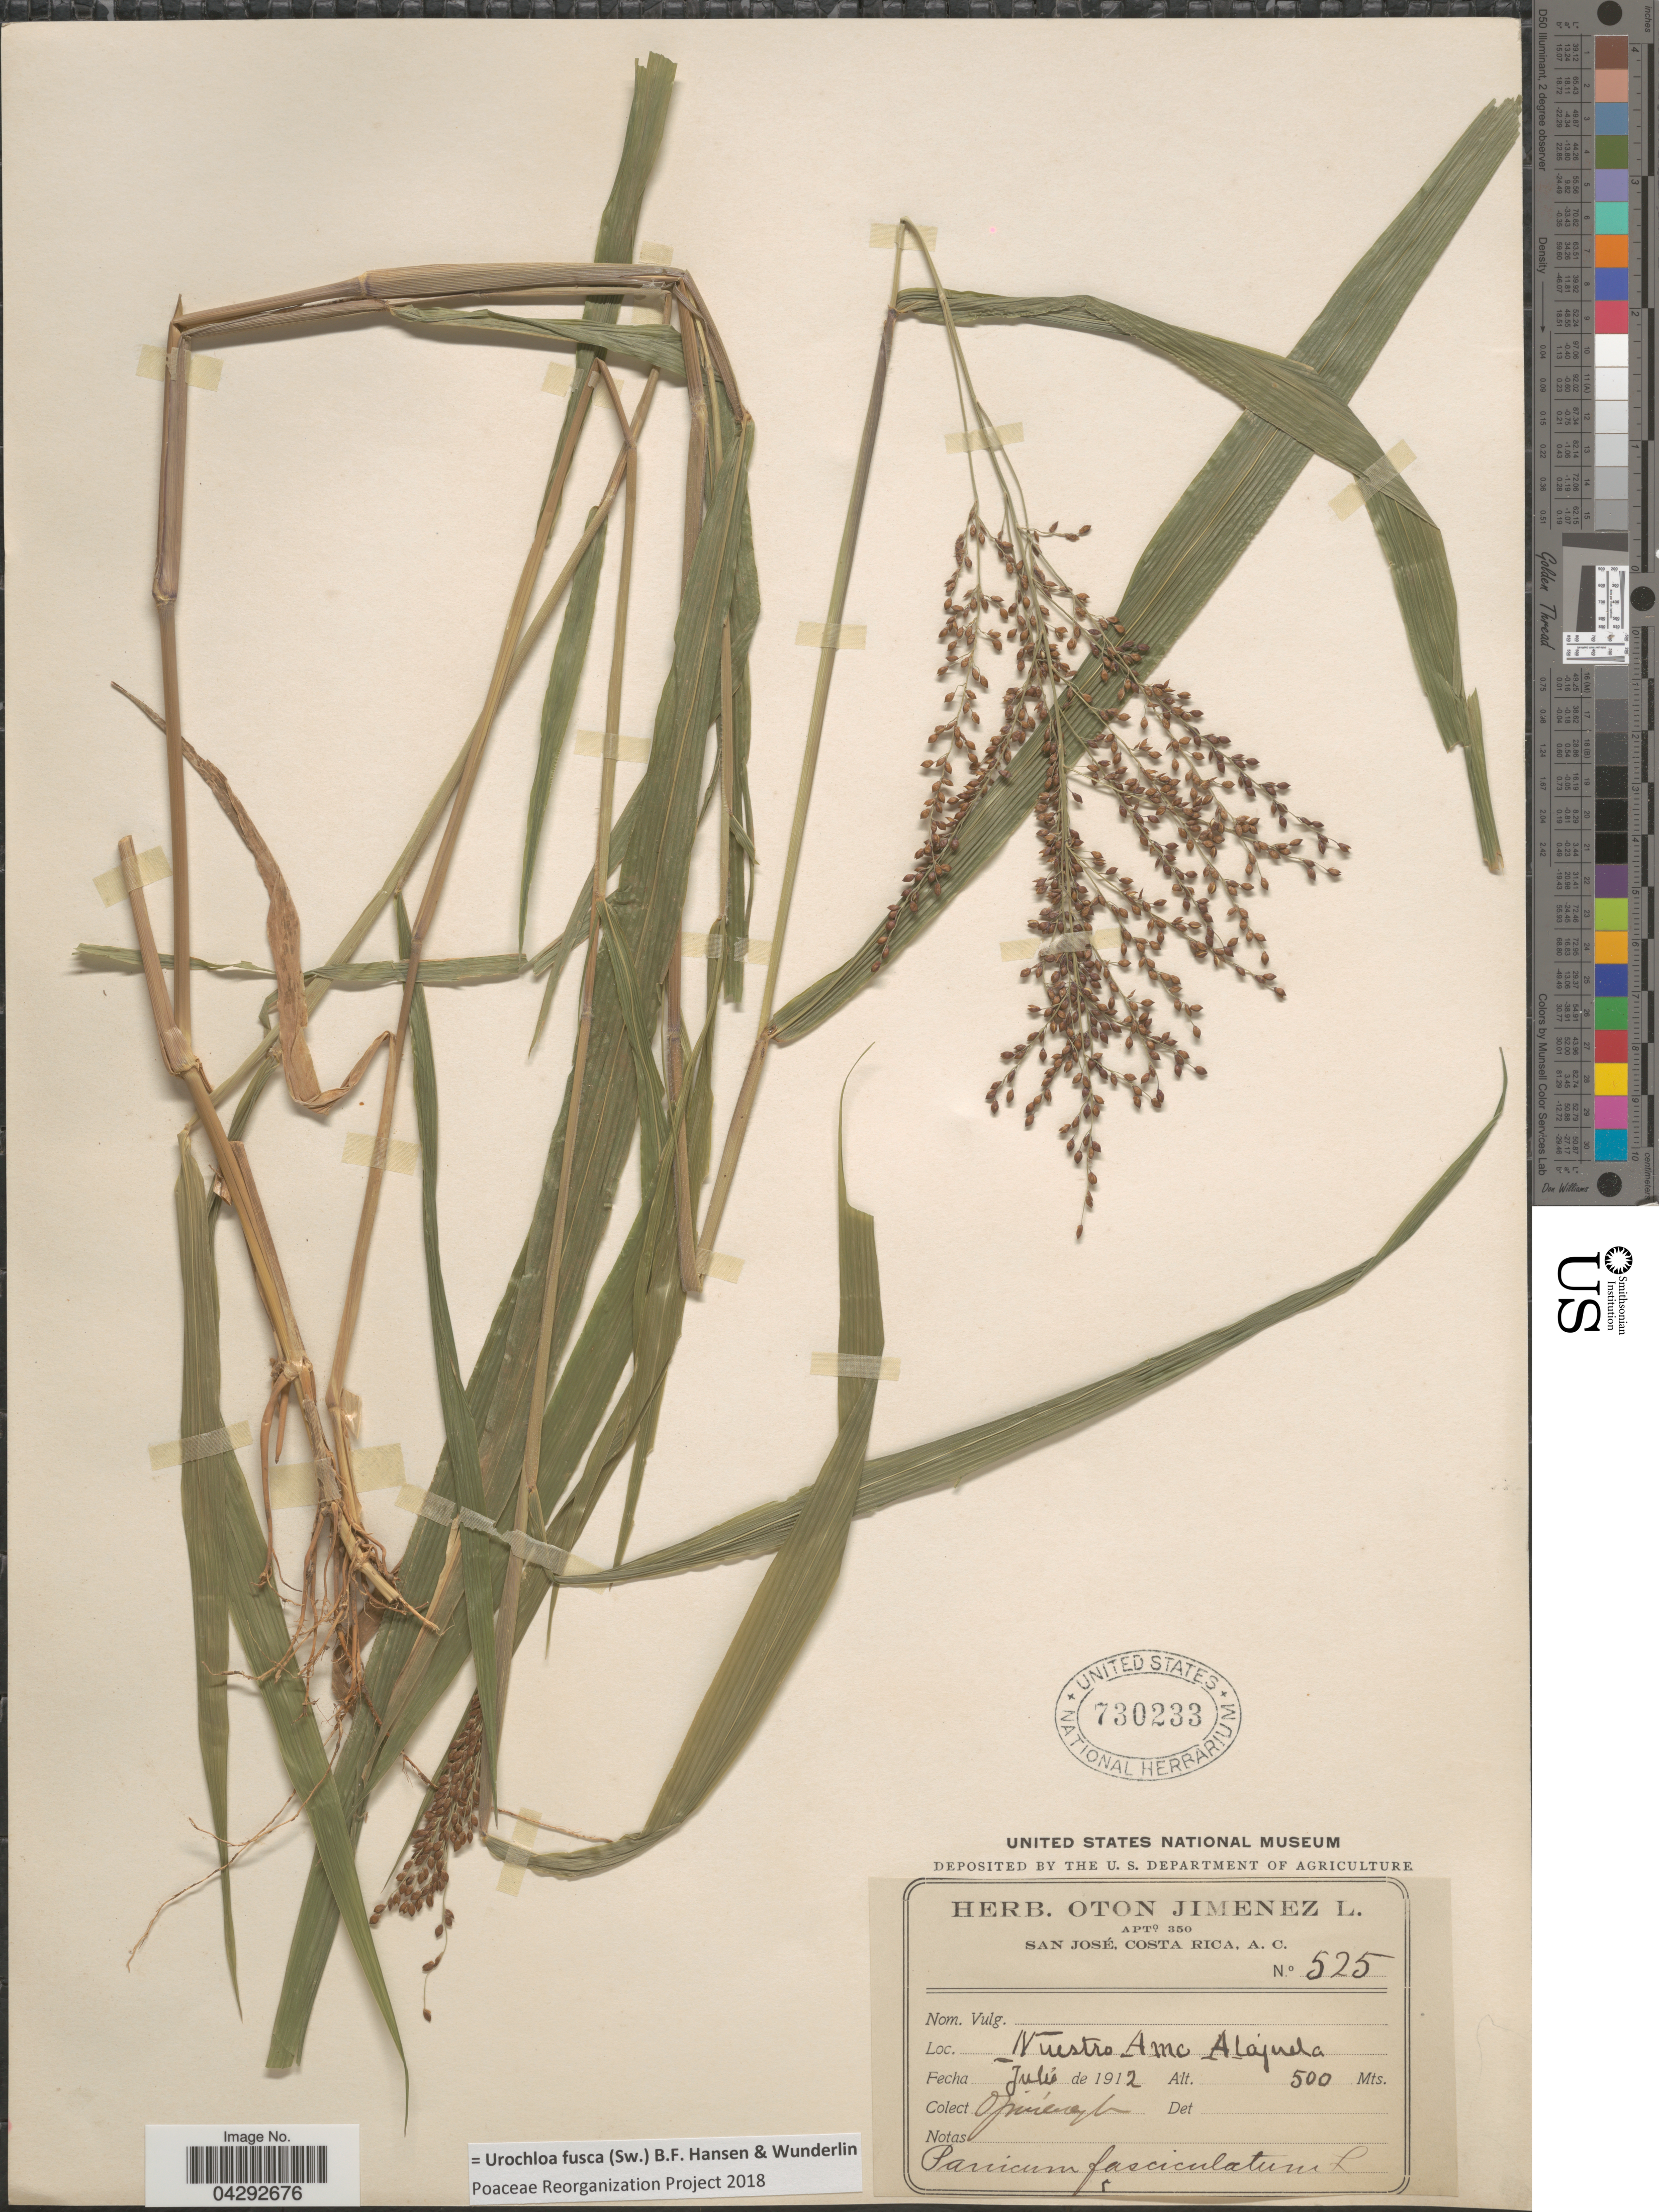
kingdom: Plantae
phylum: Tracheophyta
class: Liliopsida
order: Poales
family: Poaceae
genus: Urochloa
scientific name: Urochloa fusca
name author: (Sw.) B.F. Hansen & Wunderlin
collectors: O. Jiménez L.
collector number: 525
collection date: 1912-07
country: Costa Rica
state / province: Alajuela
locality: Nuestro Amo Alajuela.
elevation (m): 500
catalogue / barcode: US 730233